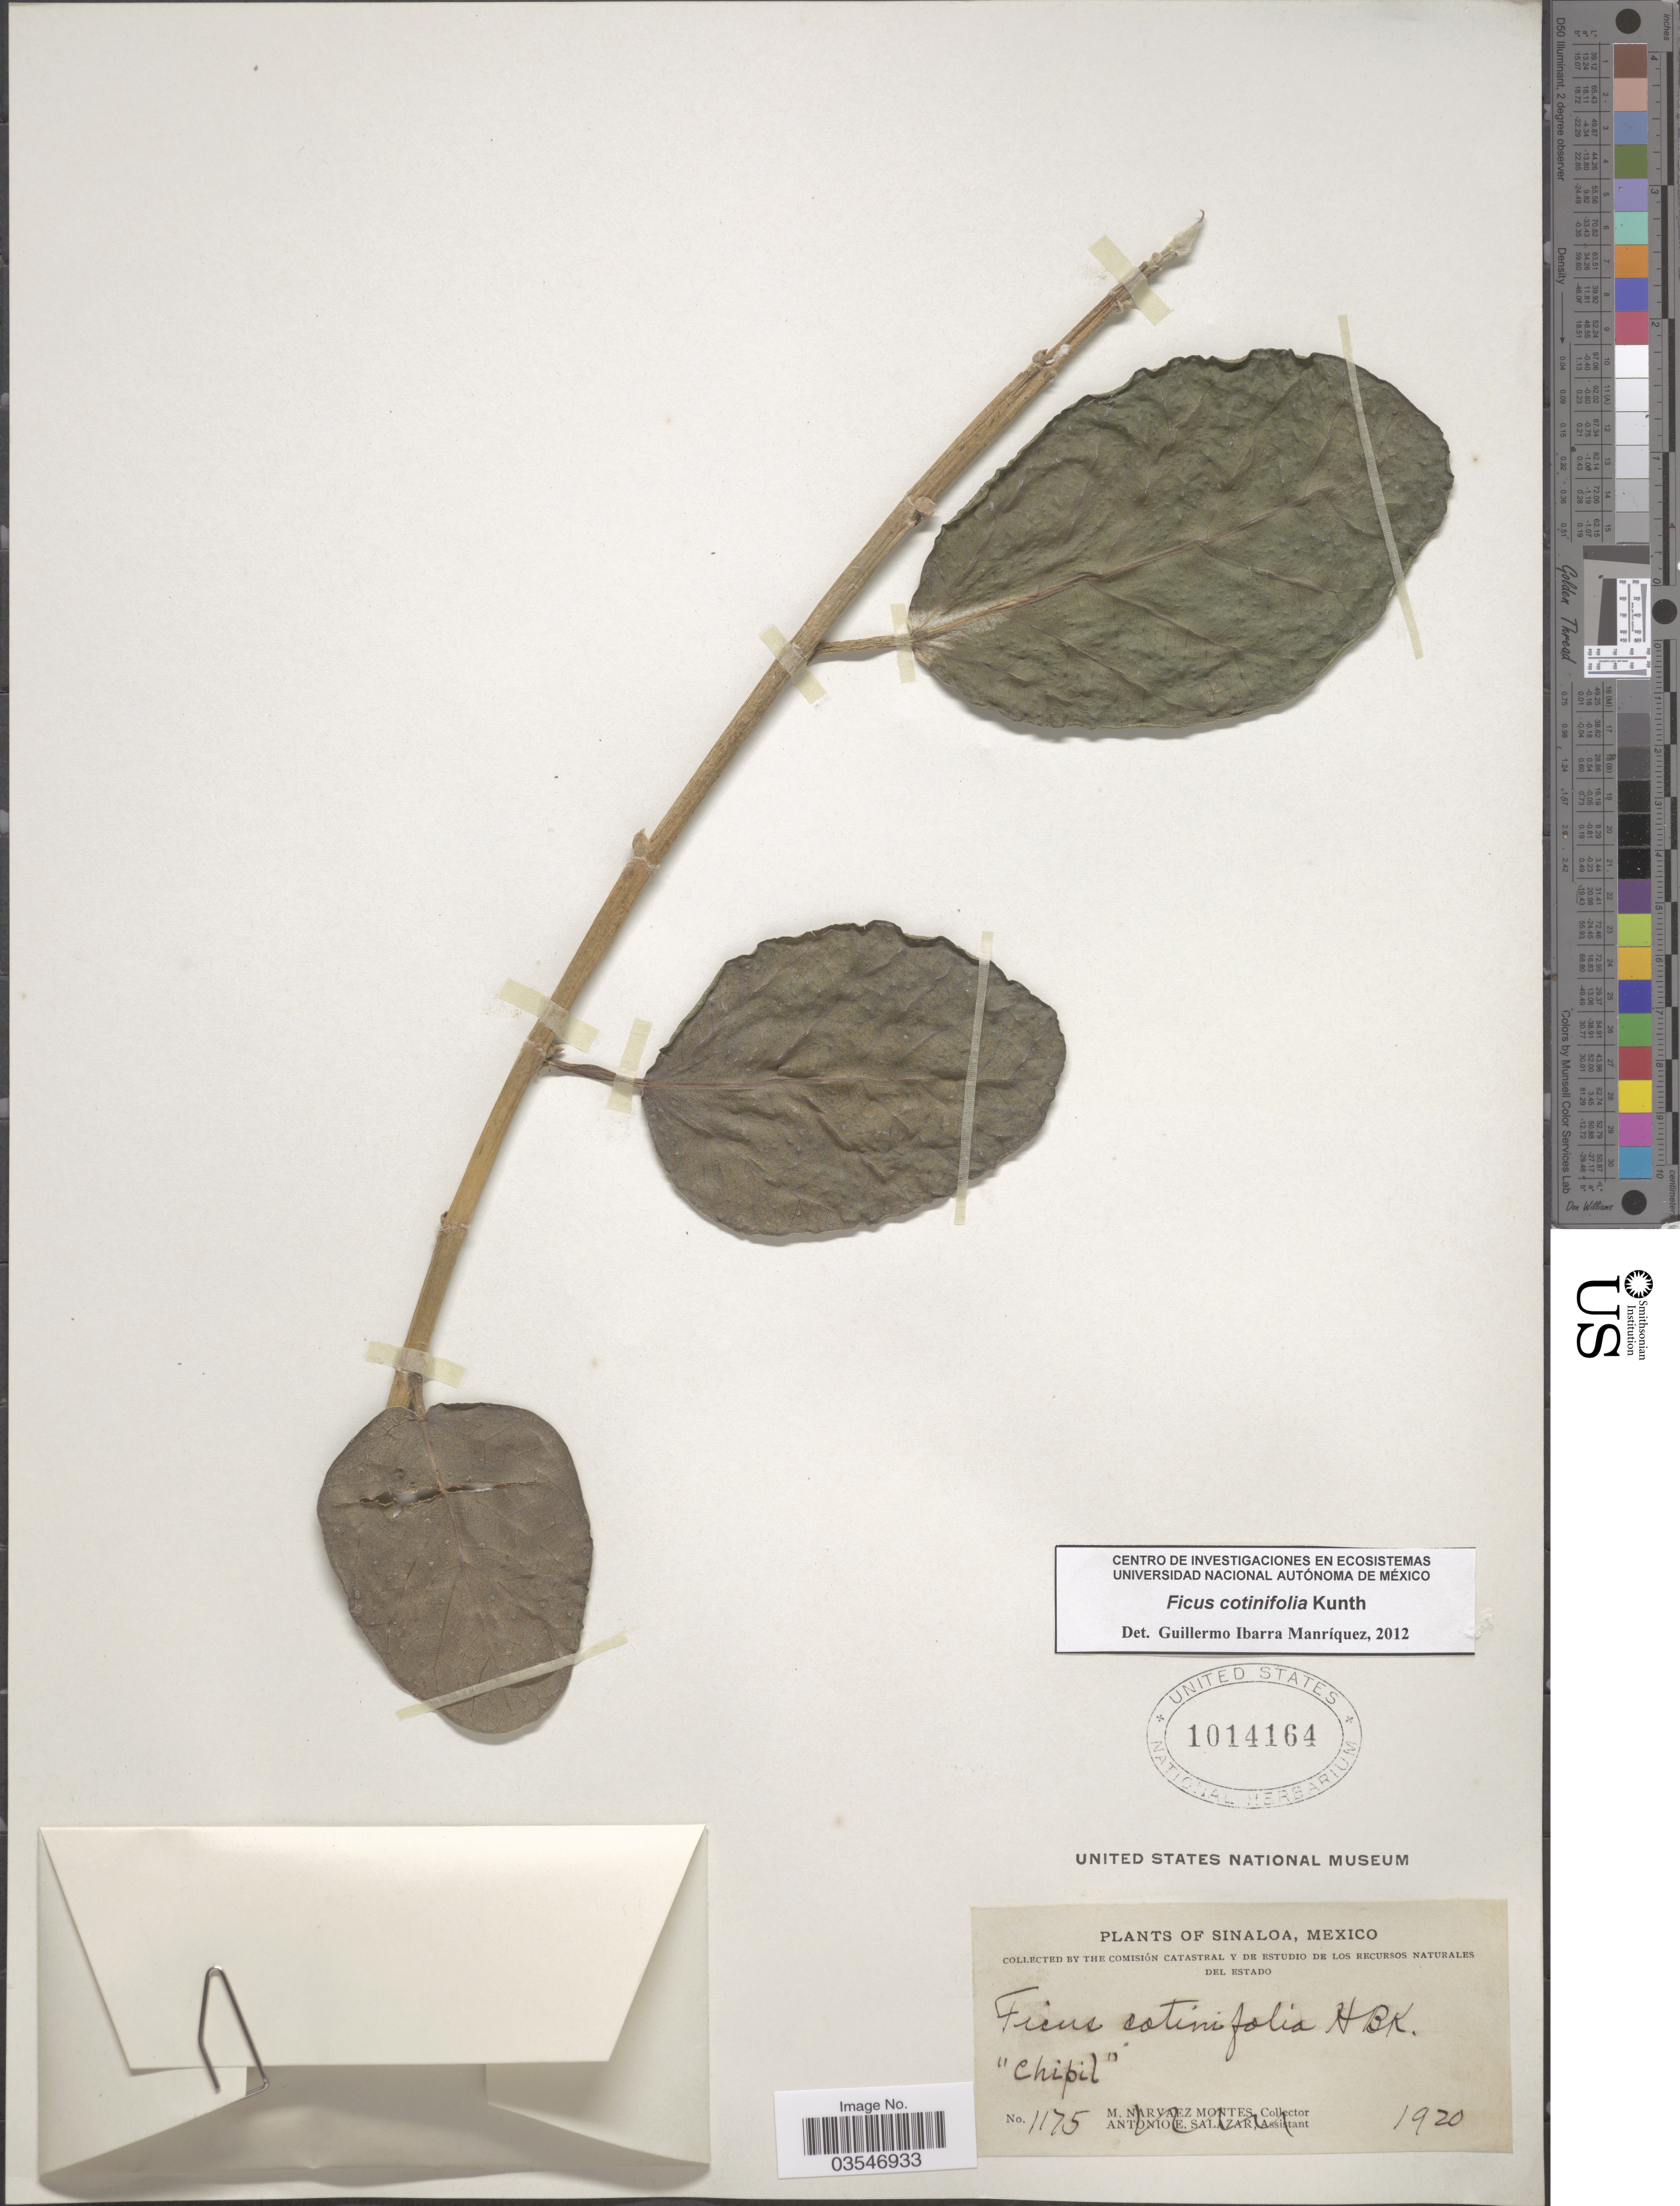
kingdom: Plantae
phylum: Tracheophyta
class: Magnoliopsida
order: Rosales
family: Moraceae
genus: Ficus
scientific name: Ficus cotinifolia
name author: Kunth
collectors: Comisión Catastral & Estudio de los Recursos Naturales del Estado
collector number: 1175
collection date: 1920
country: Mexico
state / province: Sinaloa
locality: Chipil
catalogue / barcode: US 1014164